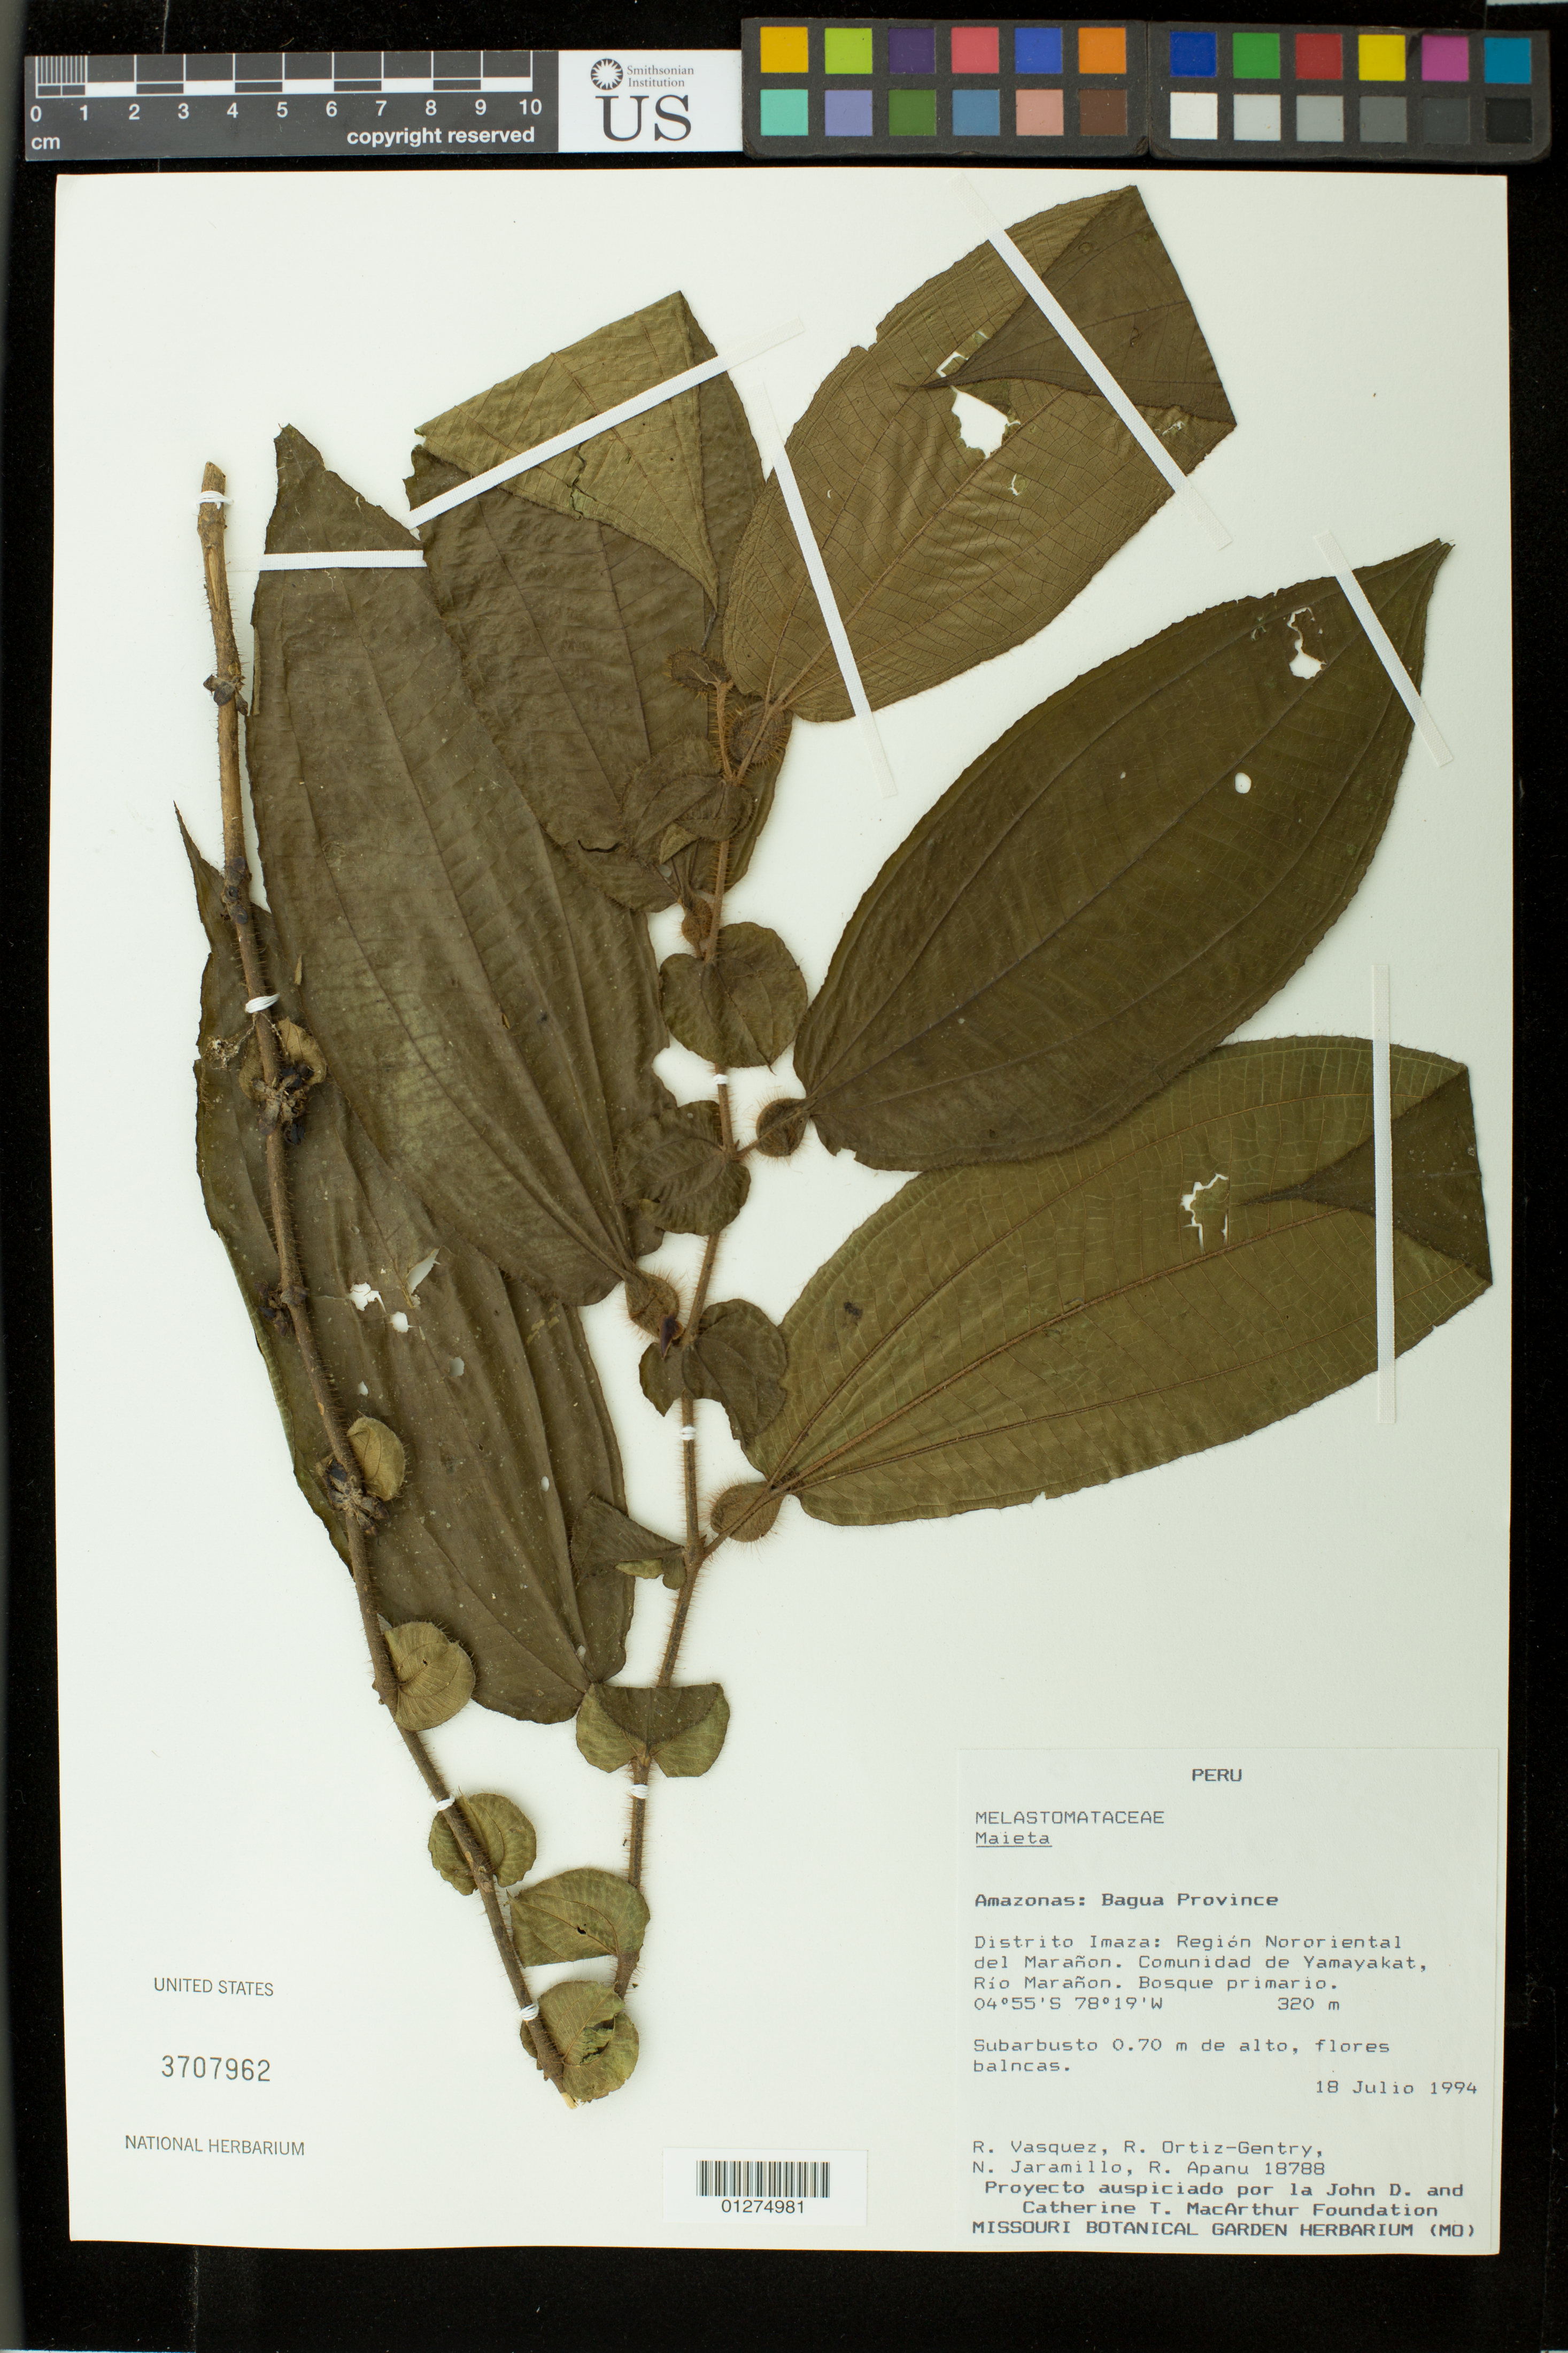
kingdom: Plantae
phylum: Tracheophyta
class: Magnoliopsida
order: Myrtales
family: Melastomataceae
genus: Clidemia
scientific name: Clidemia sprucei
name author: Gleason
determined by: Rodriguez, E.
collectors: R. Vasquez, R. Ortiz-Gentry, N. Jaramillo & R. Apanu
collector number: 18788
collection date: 1994-07-18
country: Peru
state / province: Amazonas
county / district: Bagua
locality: Distrito Imaza, Region Nororiental del Maranon, Comunidad de Yamayakat, Rio Maranon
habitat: bosque primario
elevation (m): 320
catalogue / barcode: US 3707962